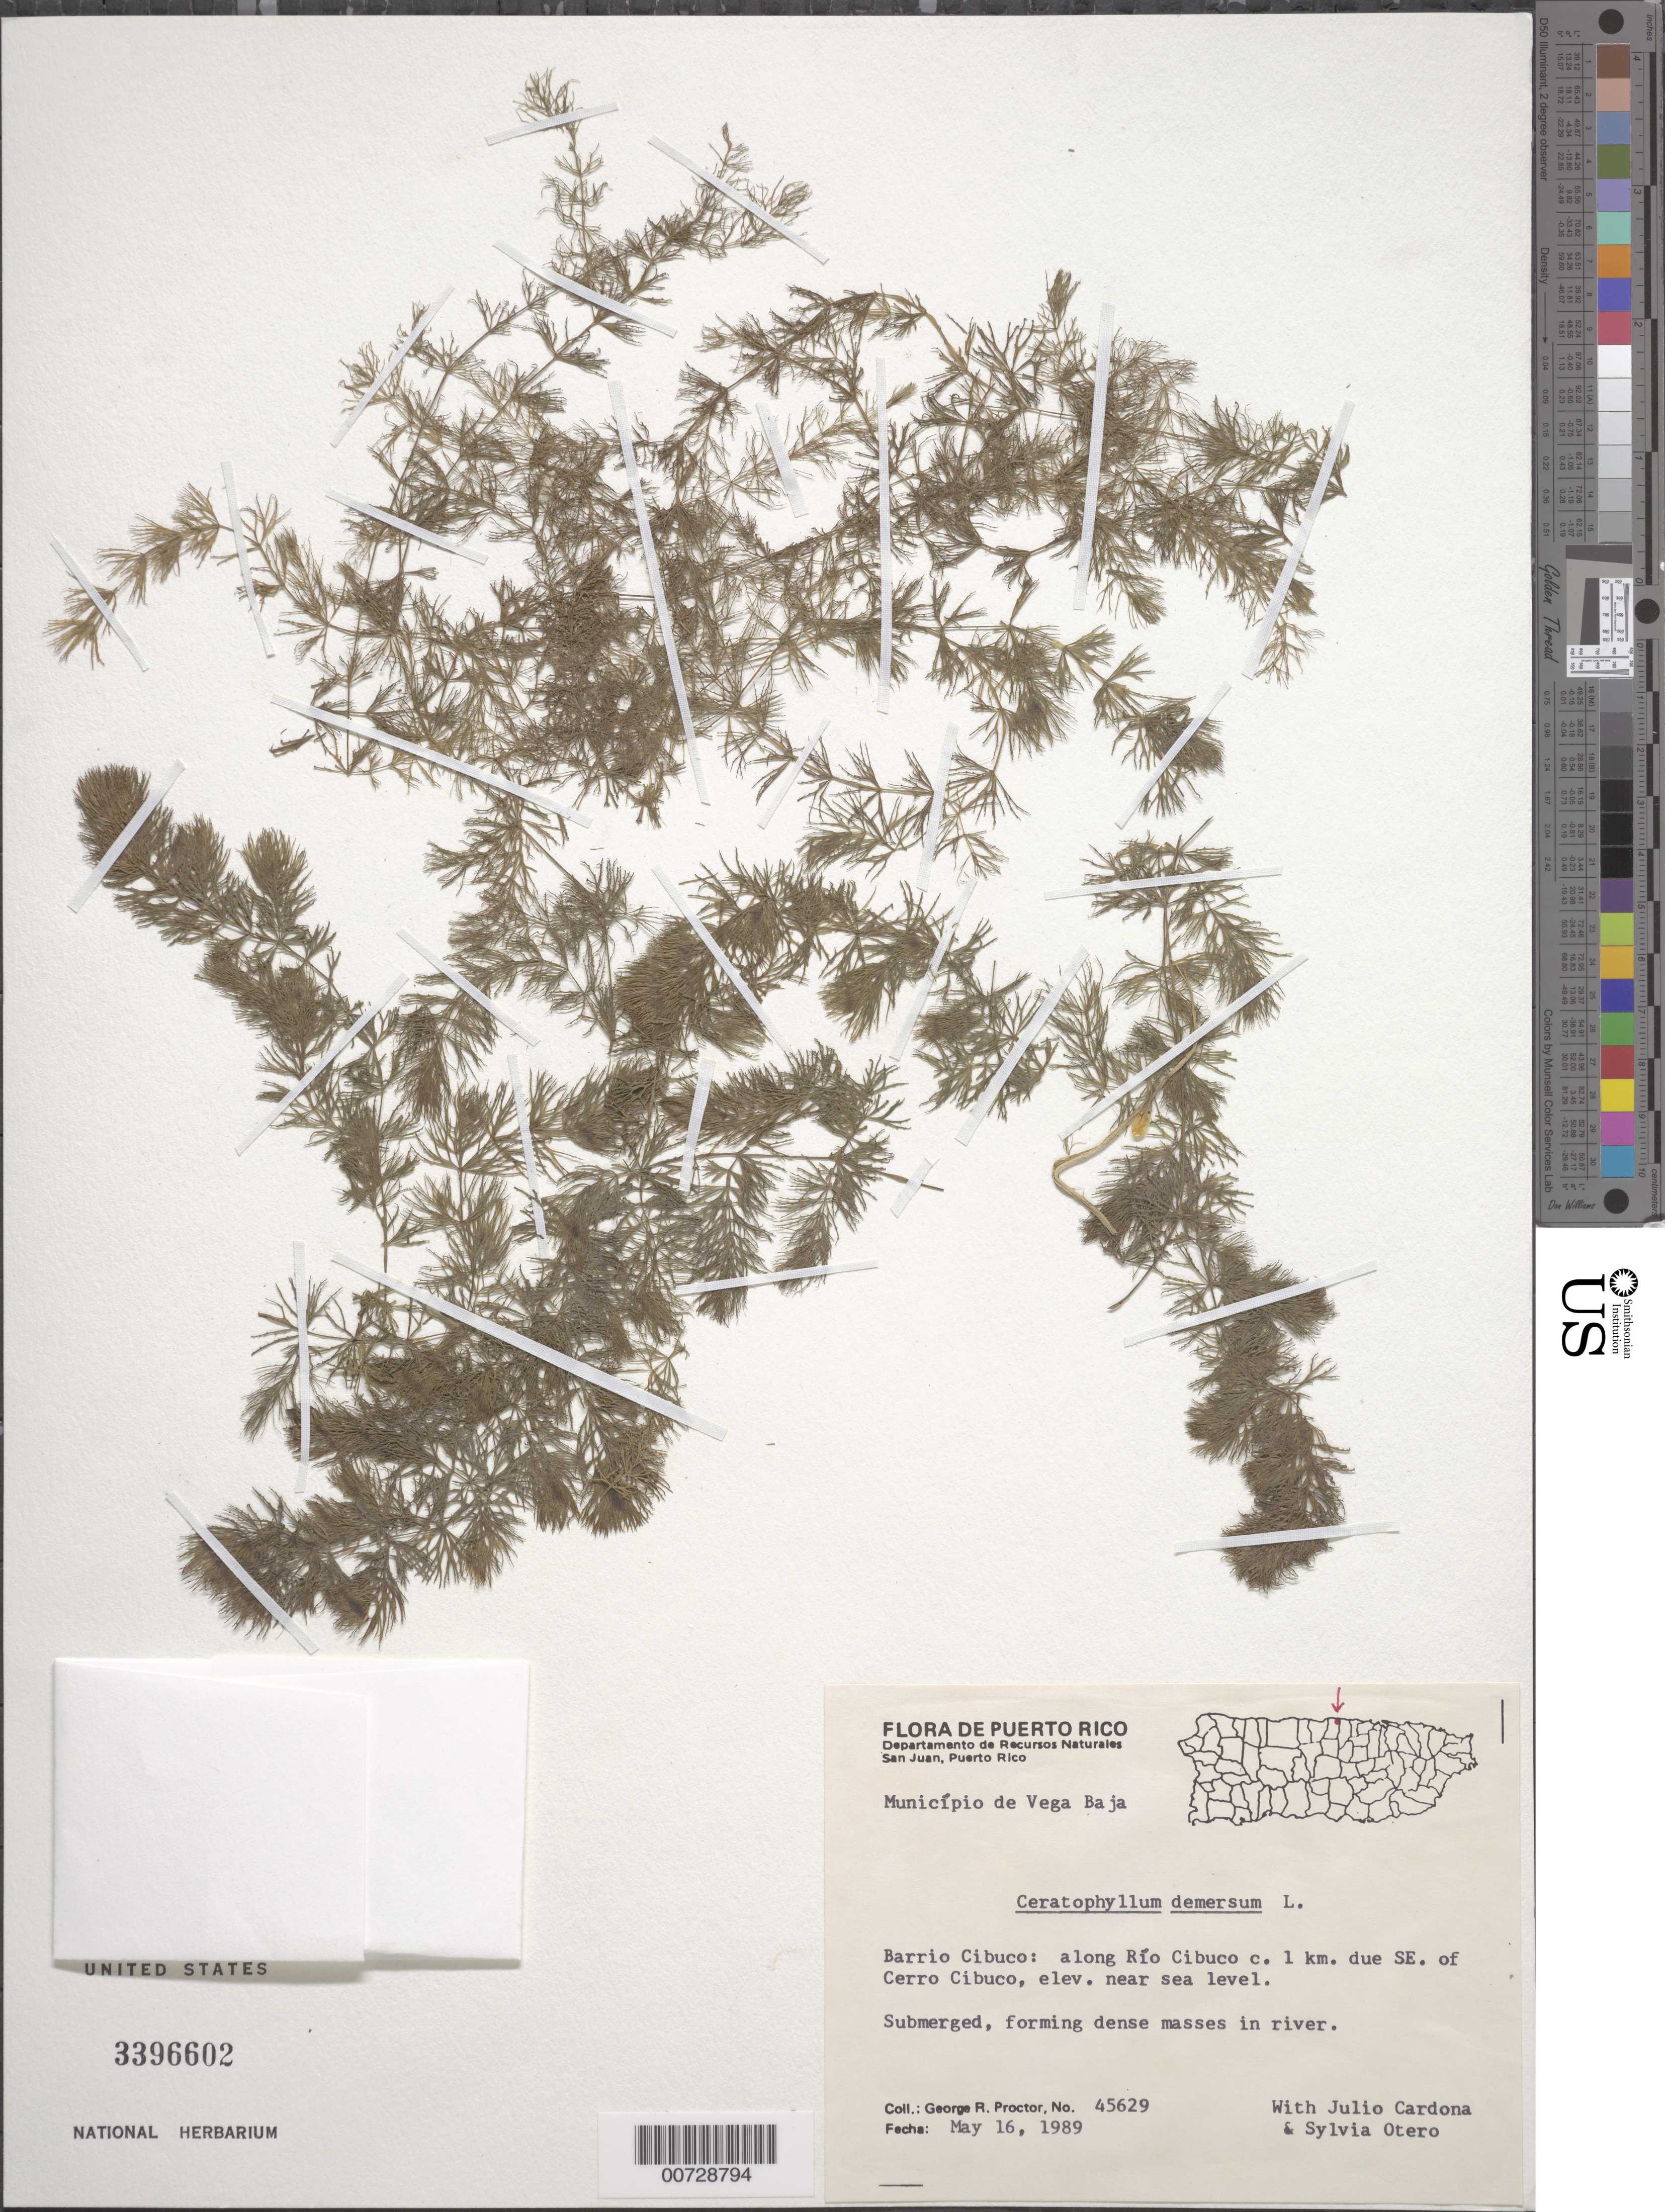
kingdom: Plantae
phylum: Tracheophyta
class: Magnoliopsida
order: Ceratophyllales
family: Ceratophyllaceae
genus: Ceratophyllum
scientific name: Ceratophyllum demersum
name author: L.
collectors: G. R. Proctor, J. Cardona & S. Otero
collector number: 45629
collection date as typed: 16 May 1989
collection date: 1989-05-16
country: Puerto Rico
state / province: Vega Baja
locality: Mun. Vega Baja, Barrio Cibuco: along Río Cibuco c. 1 km due SE of Cerro Cibuco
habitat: Dense masses in river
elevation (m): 0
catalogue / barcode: US 3396602